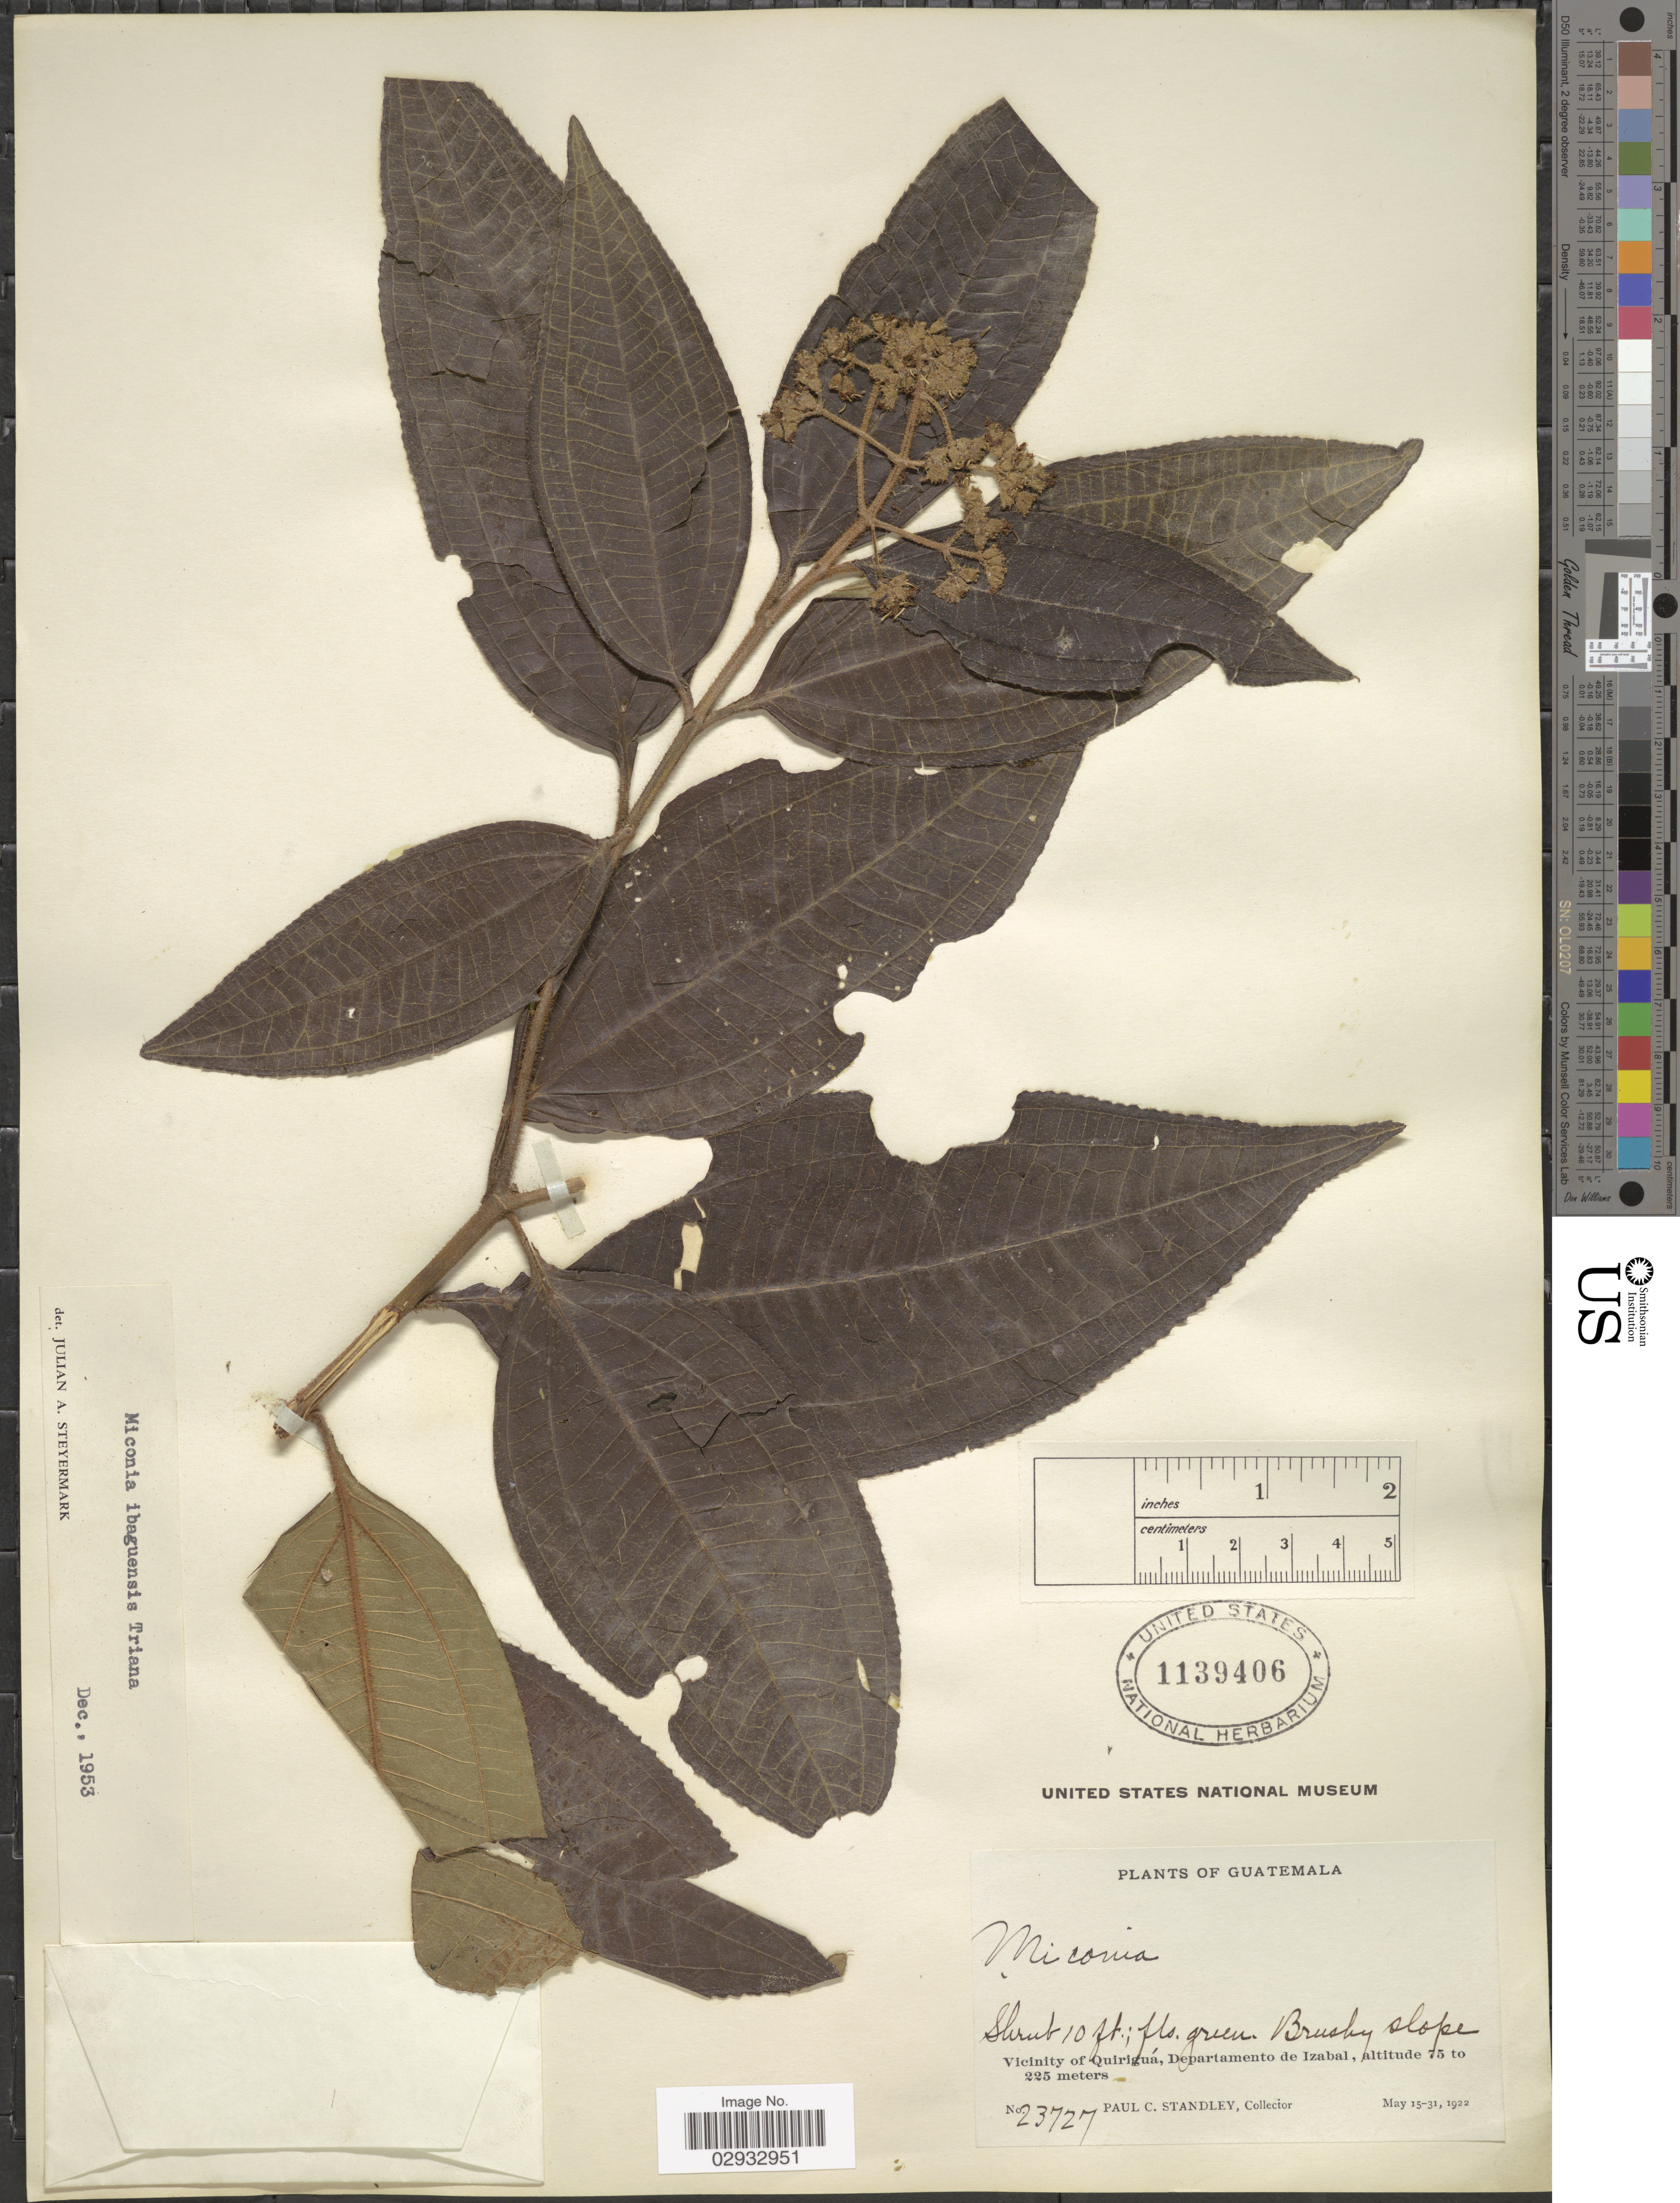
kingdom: Plantae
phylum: Tracheophyta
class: Magnoliopsida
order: Myrtales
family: Melastomataceae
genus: Miconia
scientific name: Miconia ibaguensis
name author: (Bonpl.) Triana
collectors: P. C. Standley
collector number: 23727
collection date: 1922-05-15/1922-05-31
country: Guatemala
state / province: Izabal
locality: Vicinity of Quiriguá, Departamento de Izabal.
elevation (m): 75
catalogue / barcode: US 1139406